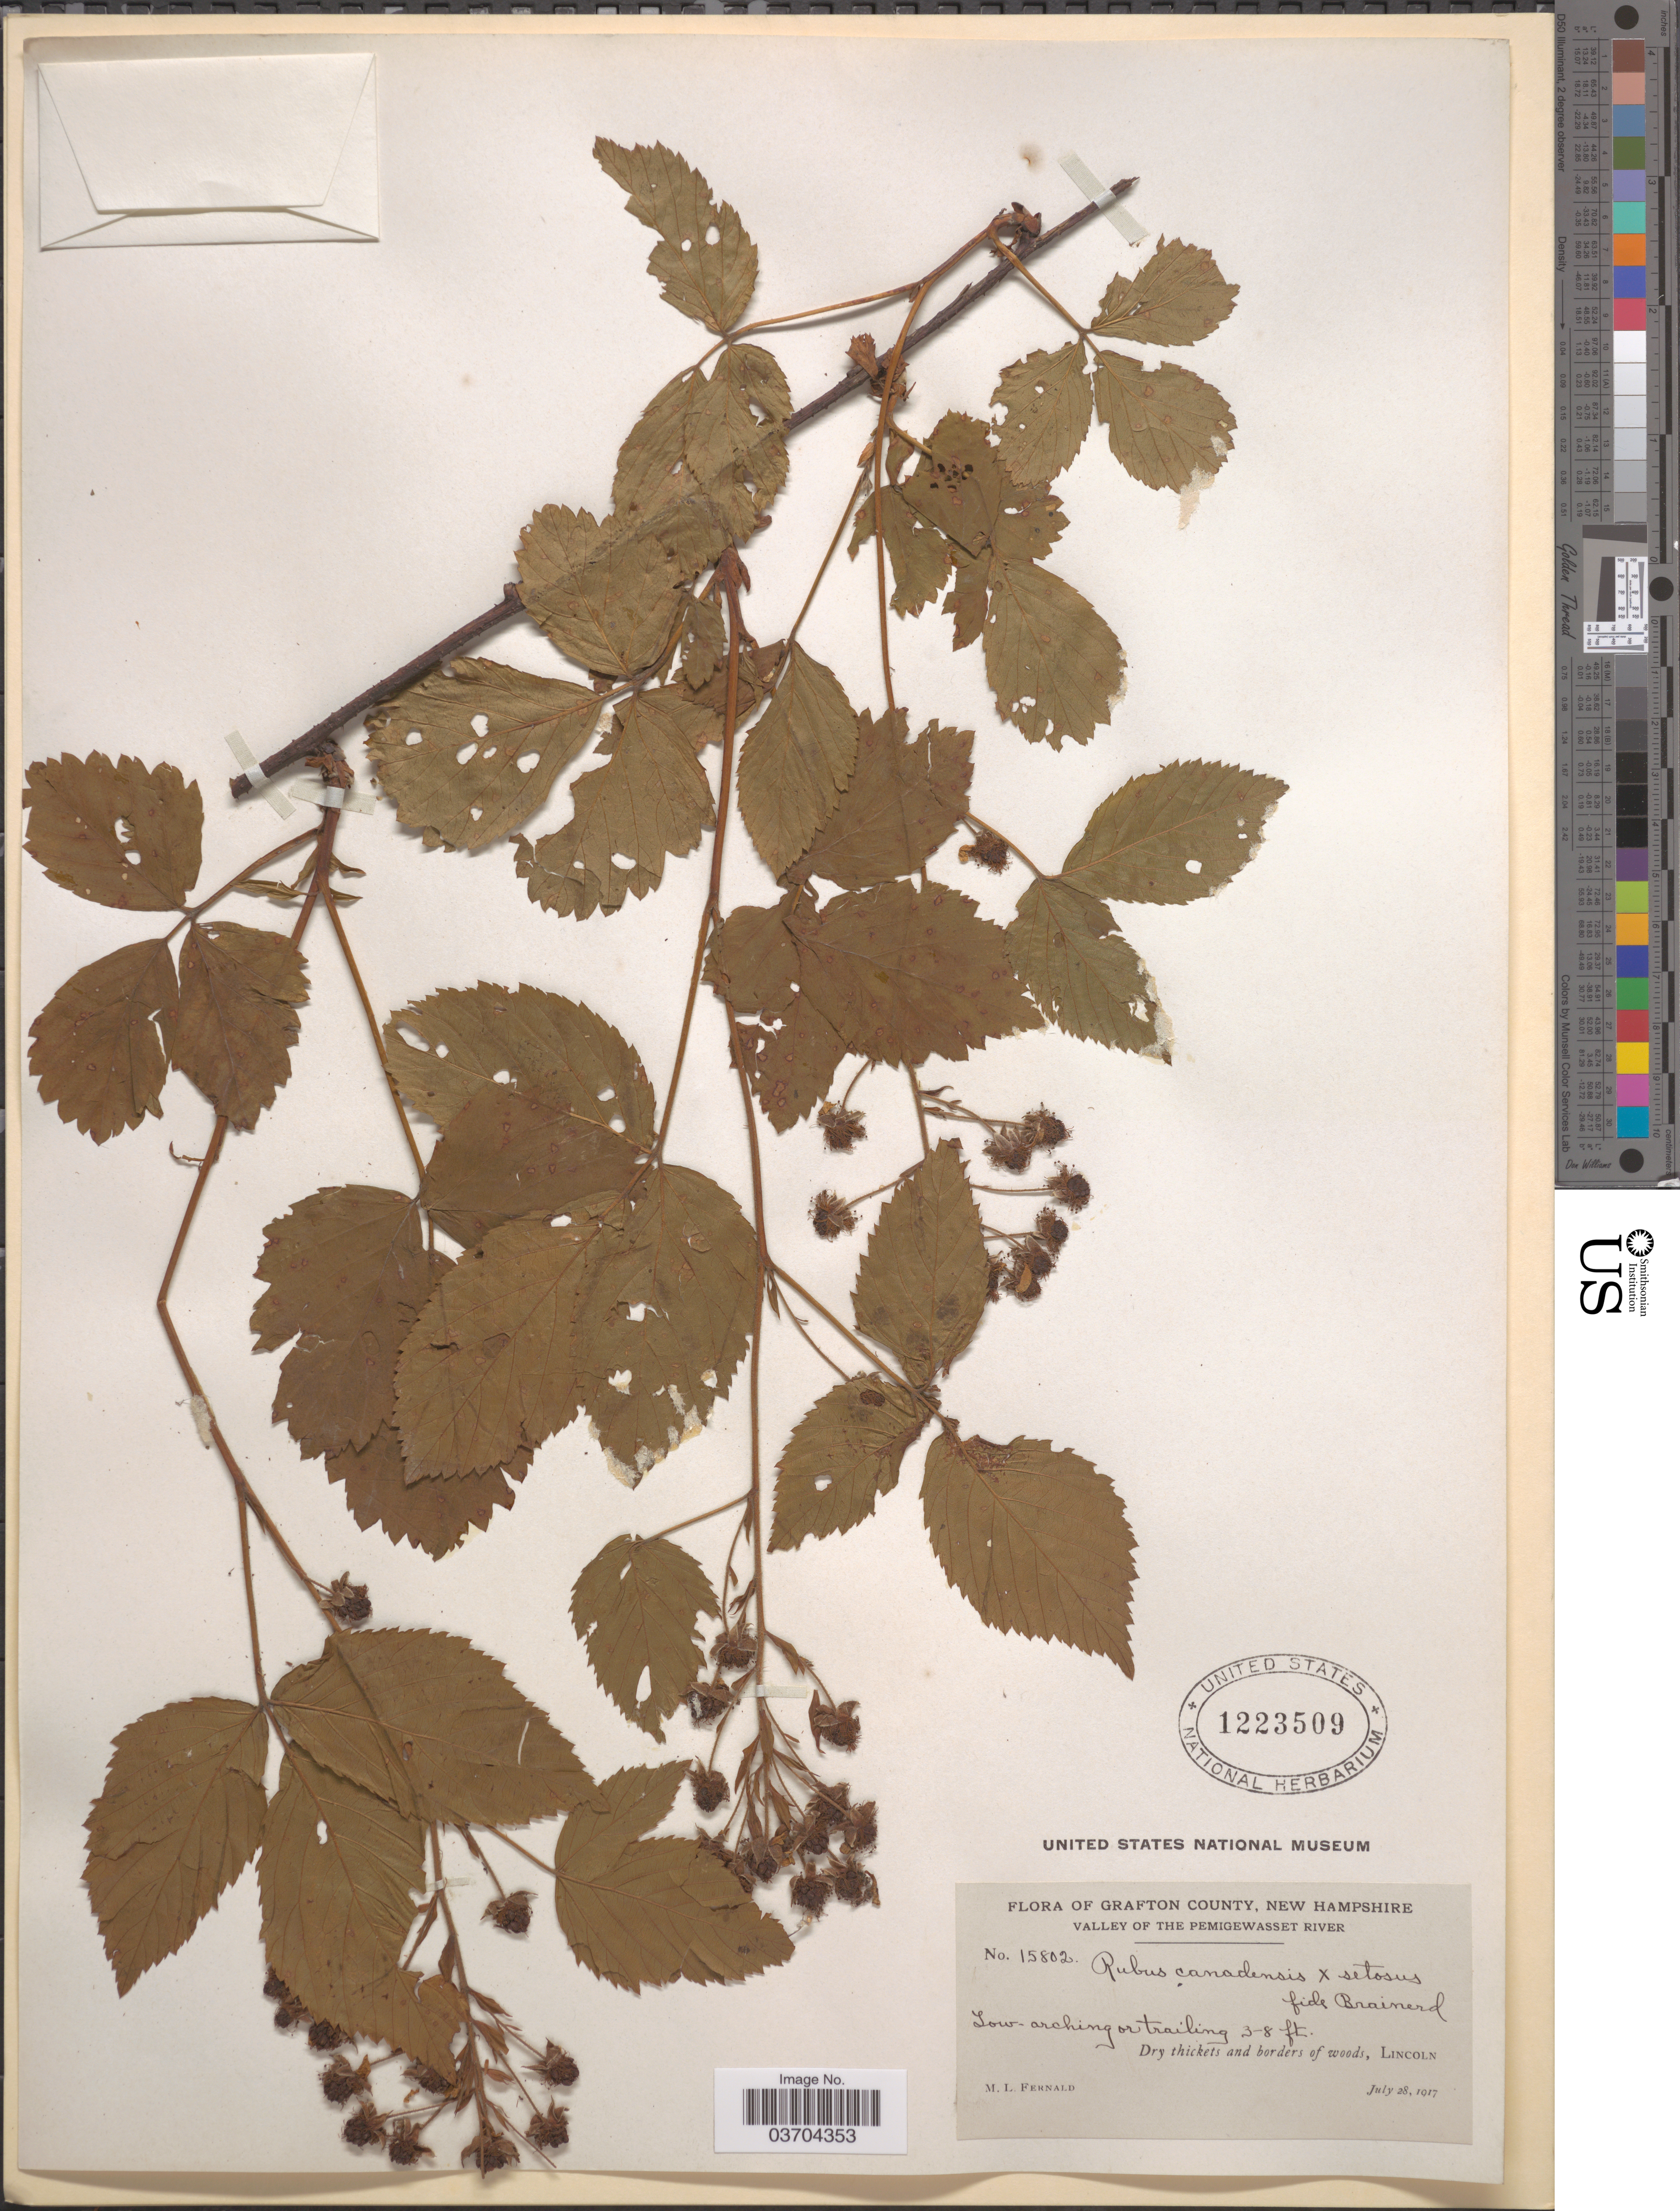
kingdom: Plantae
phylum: Tracheophyta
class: Magnoliopsida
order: Rosales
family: Rosaceae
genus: Rubus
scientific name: Rubus canadensis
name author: L.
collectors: M. L. Fernald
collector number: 15802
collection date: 1917-07-28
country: United States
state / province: New Hampshire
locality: Grafton County. Valley of the Pemigewasset River. Lincoln.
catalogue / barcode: US 1223509